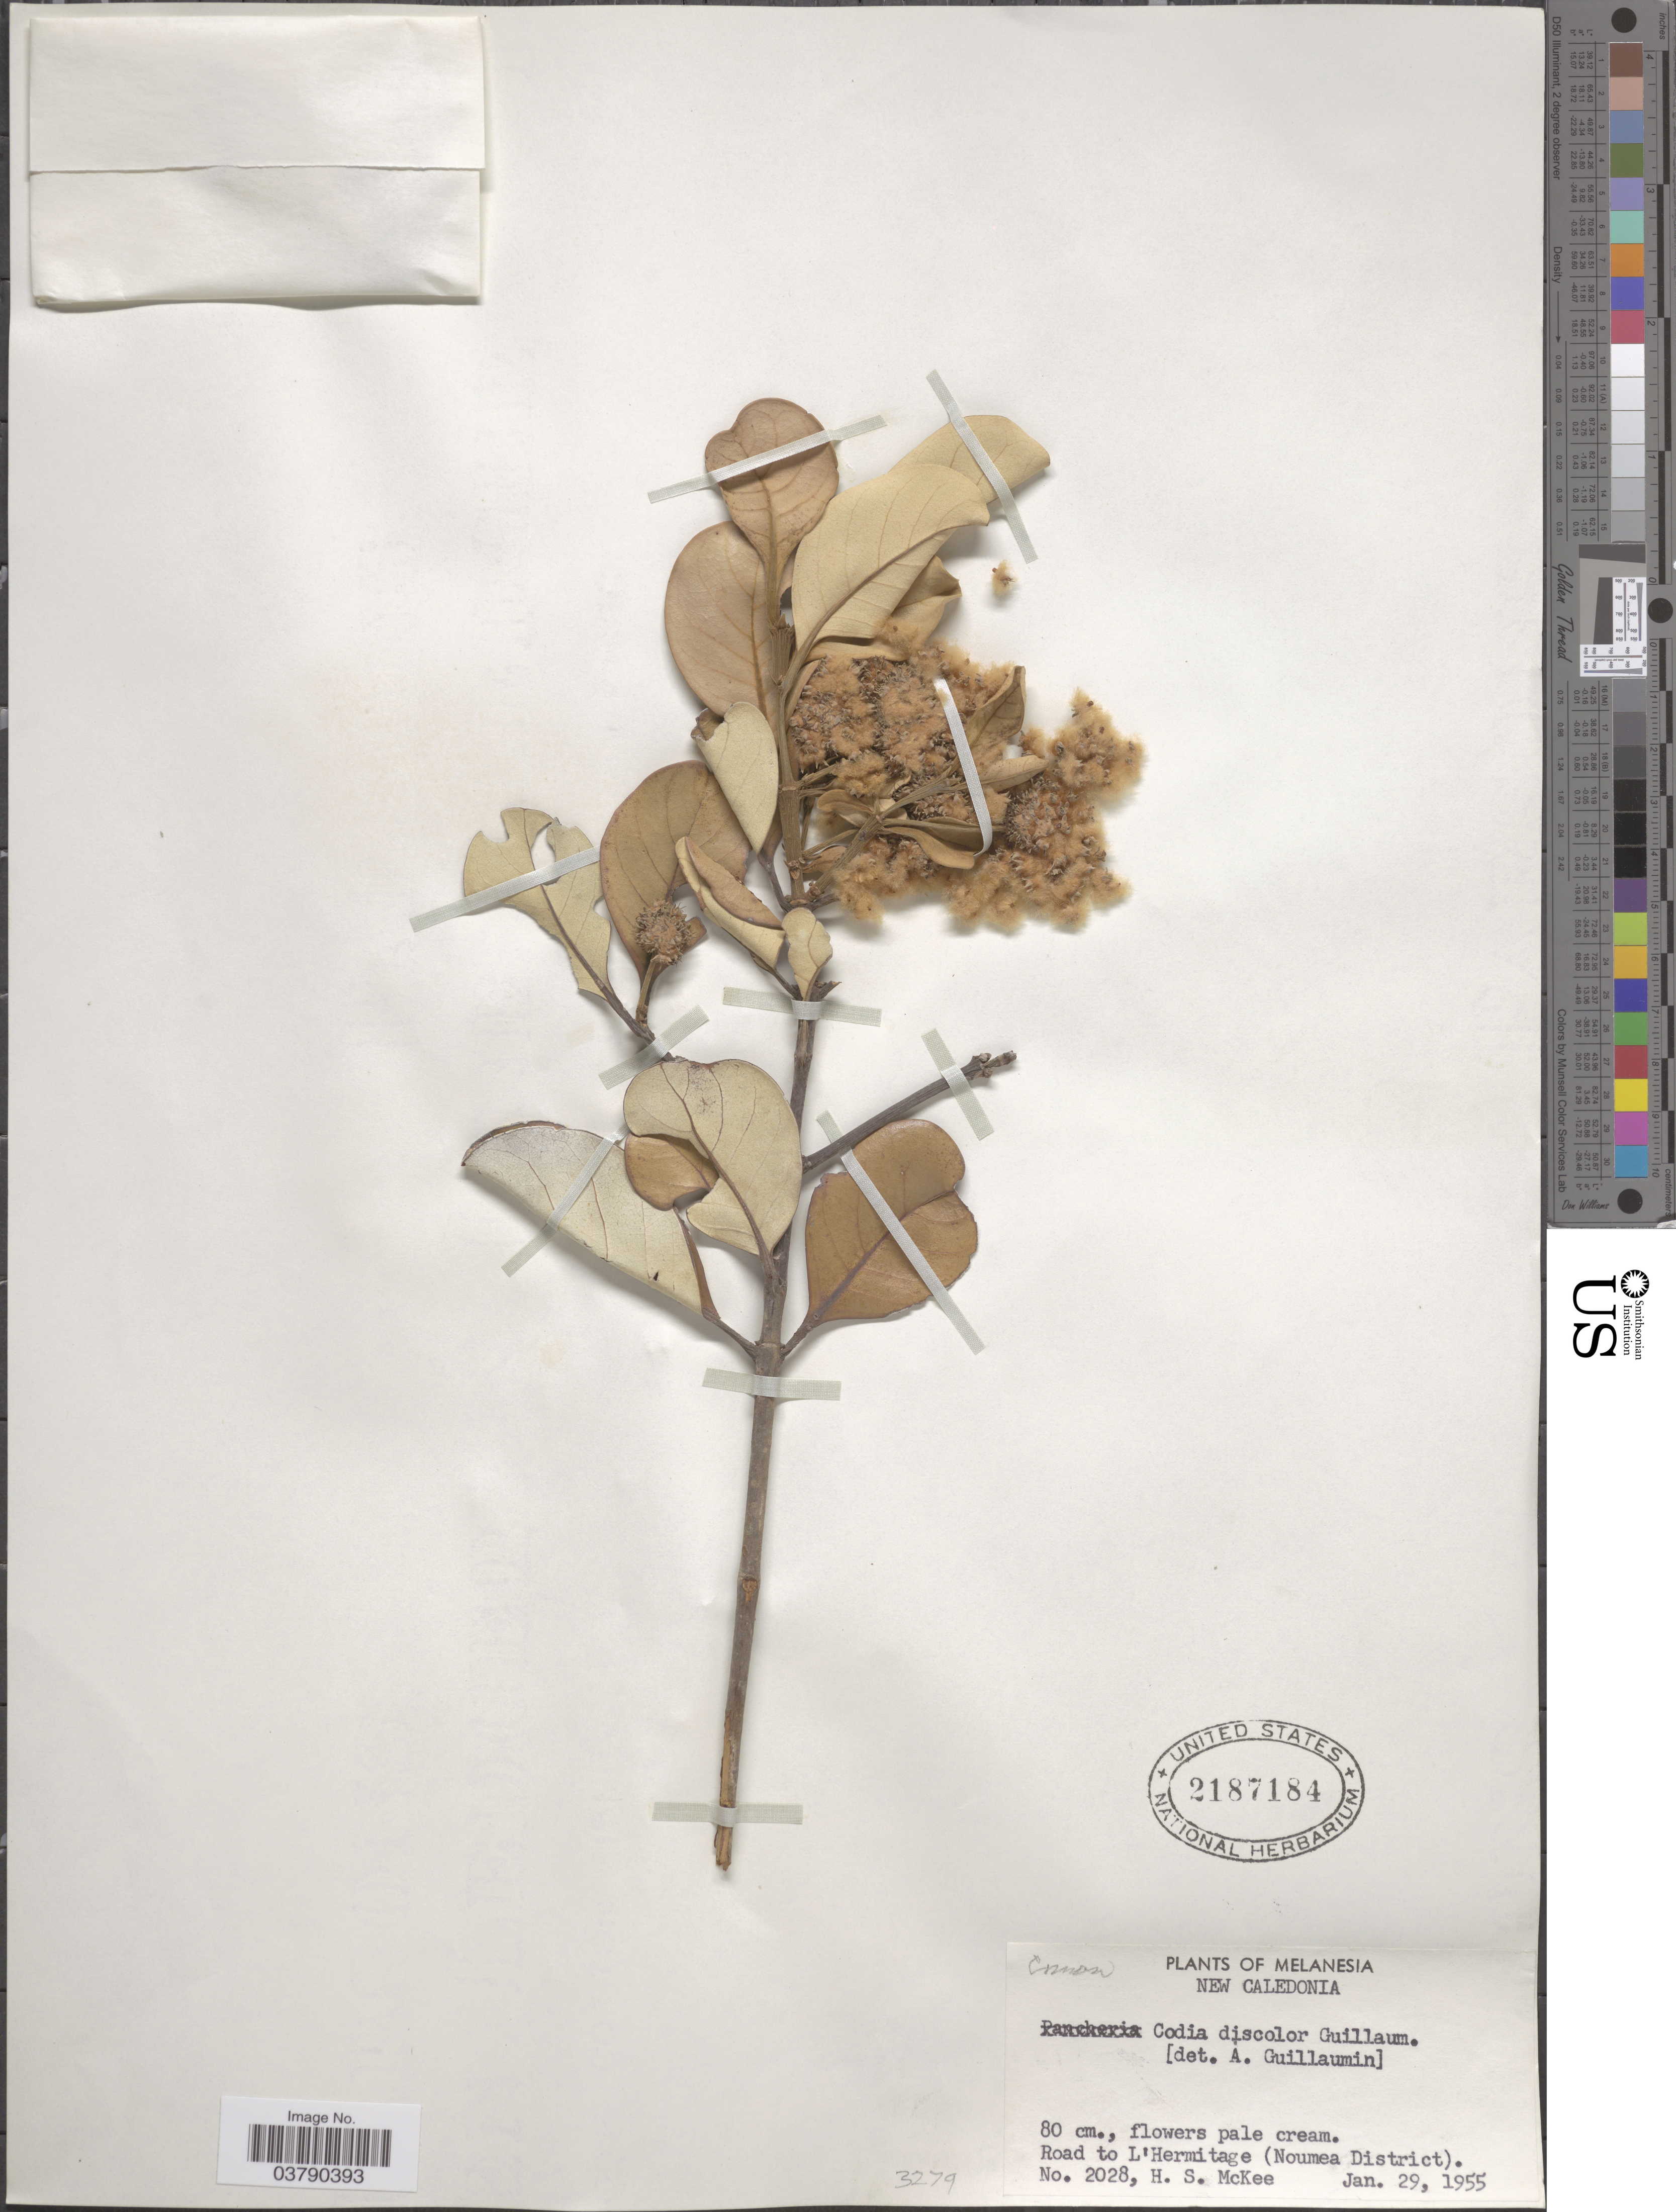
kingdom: Plantae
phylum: Tracheophyta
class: Magnoliopsida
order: Oxalidales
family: Cunoniaceae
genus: Codia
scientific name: Codia discolor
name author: (Brongn. & Gris) Guillaumin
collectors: H. S. McKee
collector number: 2028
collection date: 1955-01-29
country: New Caledonia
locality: Melanesia. Road to L'Hermitage (Noumea District).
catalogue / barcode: US 2187184